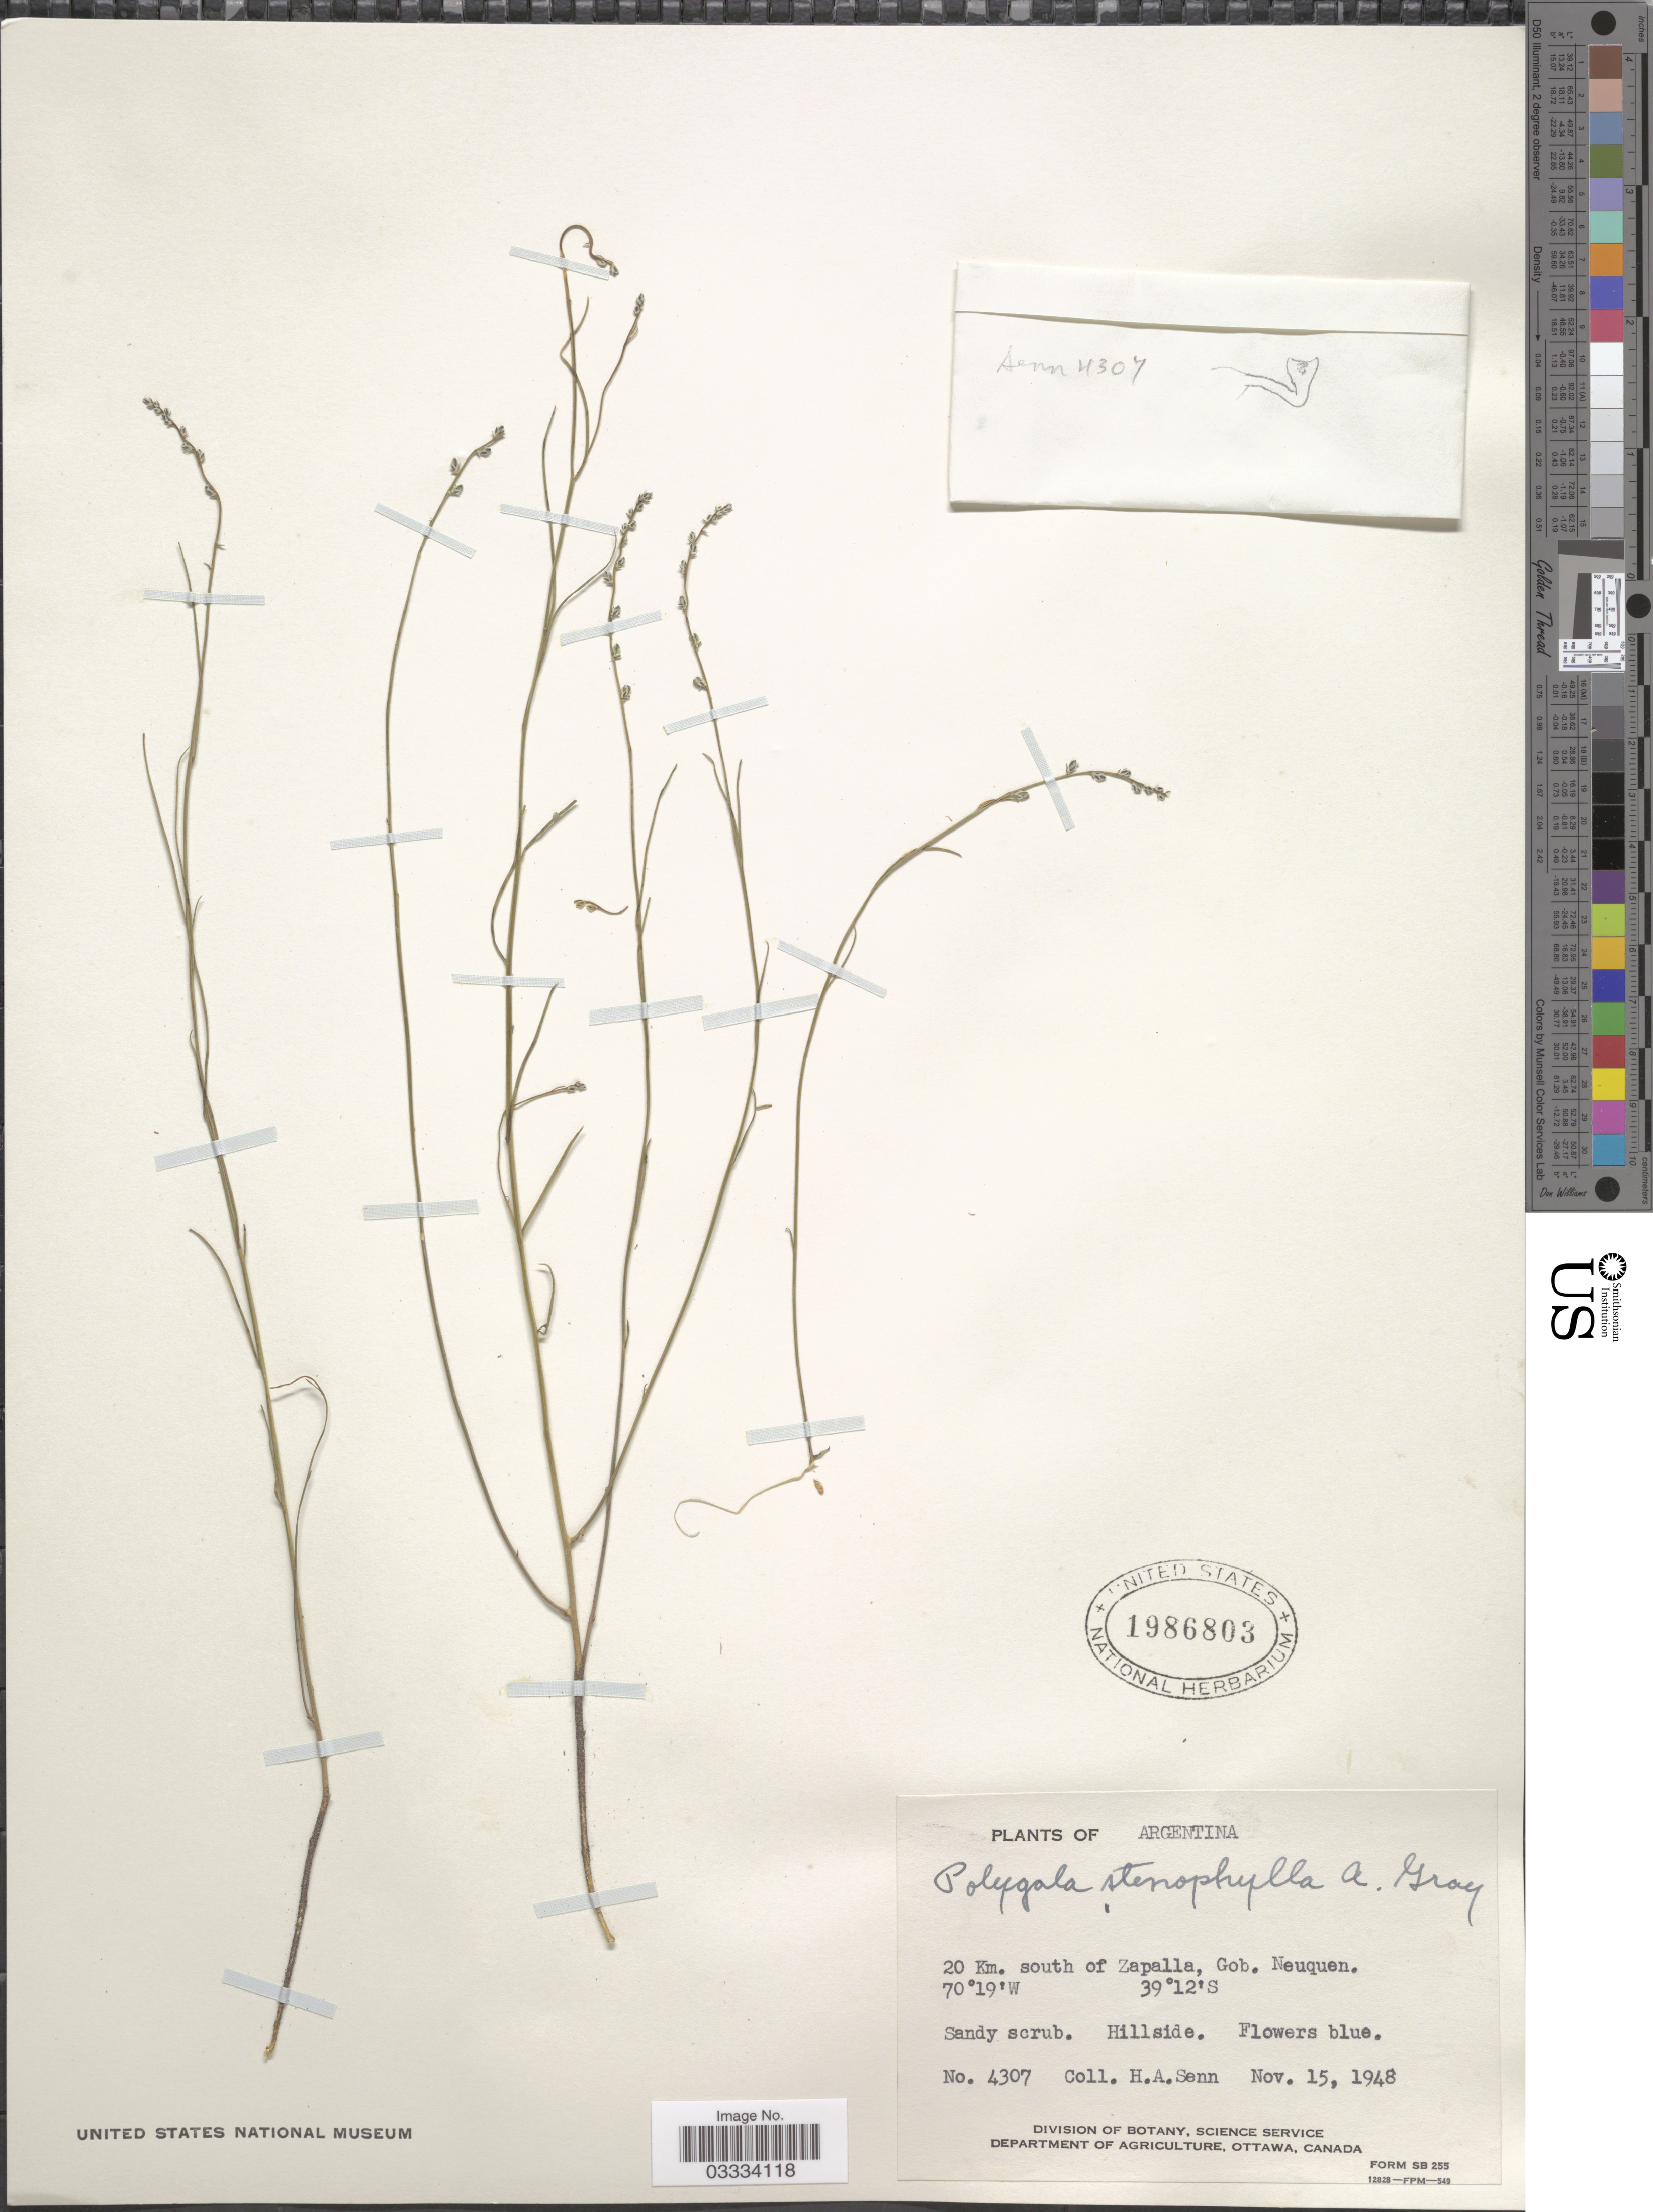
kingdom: Plantae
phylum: Tracheophyta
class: Magnoliopsida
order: Fabales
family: Polygalaceae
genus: Polygala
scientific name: Polygala stenophylla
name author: A. Gray in Wilkes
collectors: H. Senn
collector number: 4307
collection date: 1948-11-15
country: Argentina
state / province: Neuquen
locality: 20 Km. south of Zapalla, Gob. Neuquen.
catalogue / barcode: US 1986803